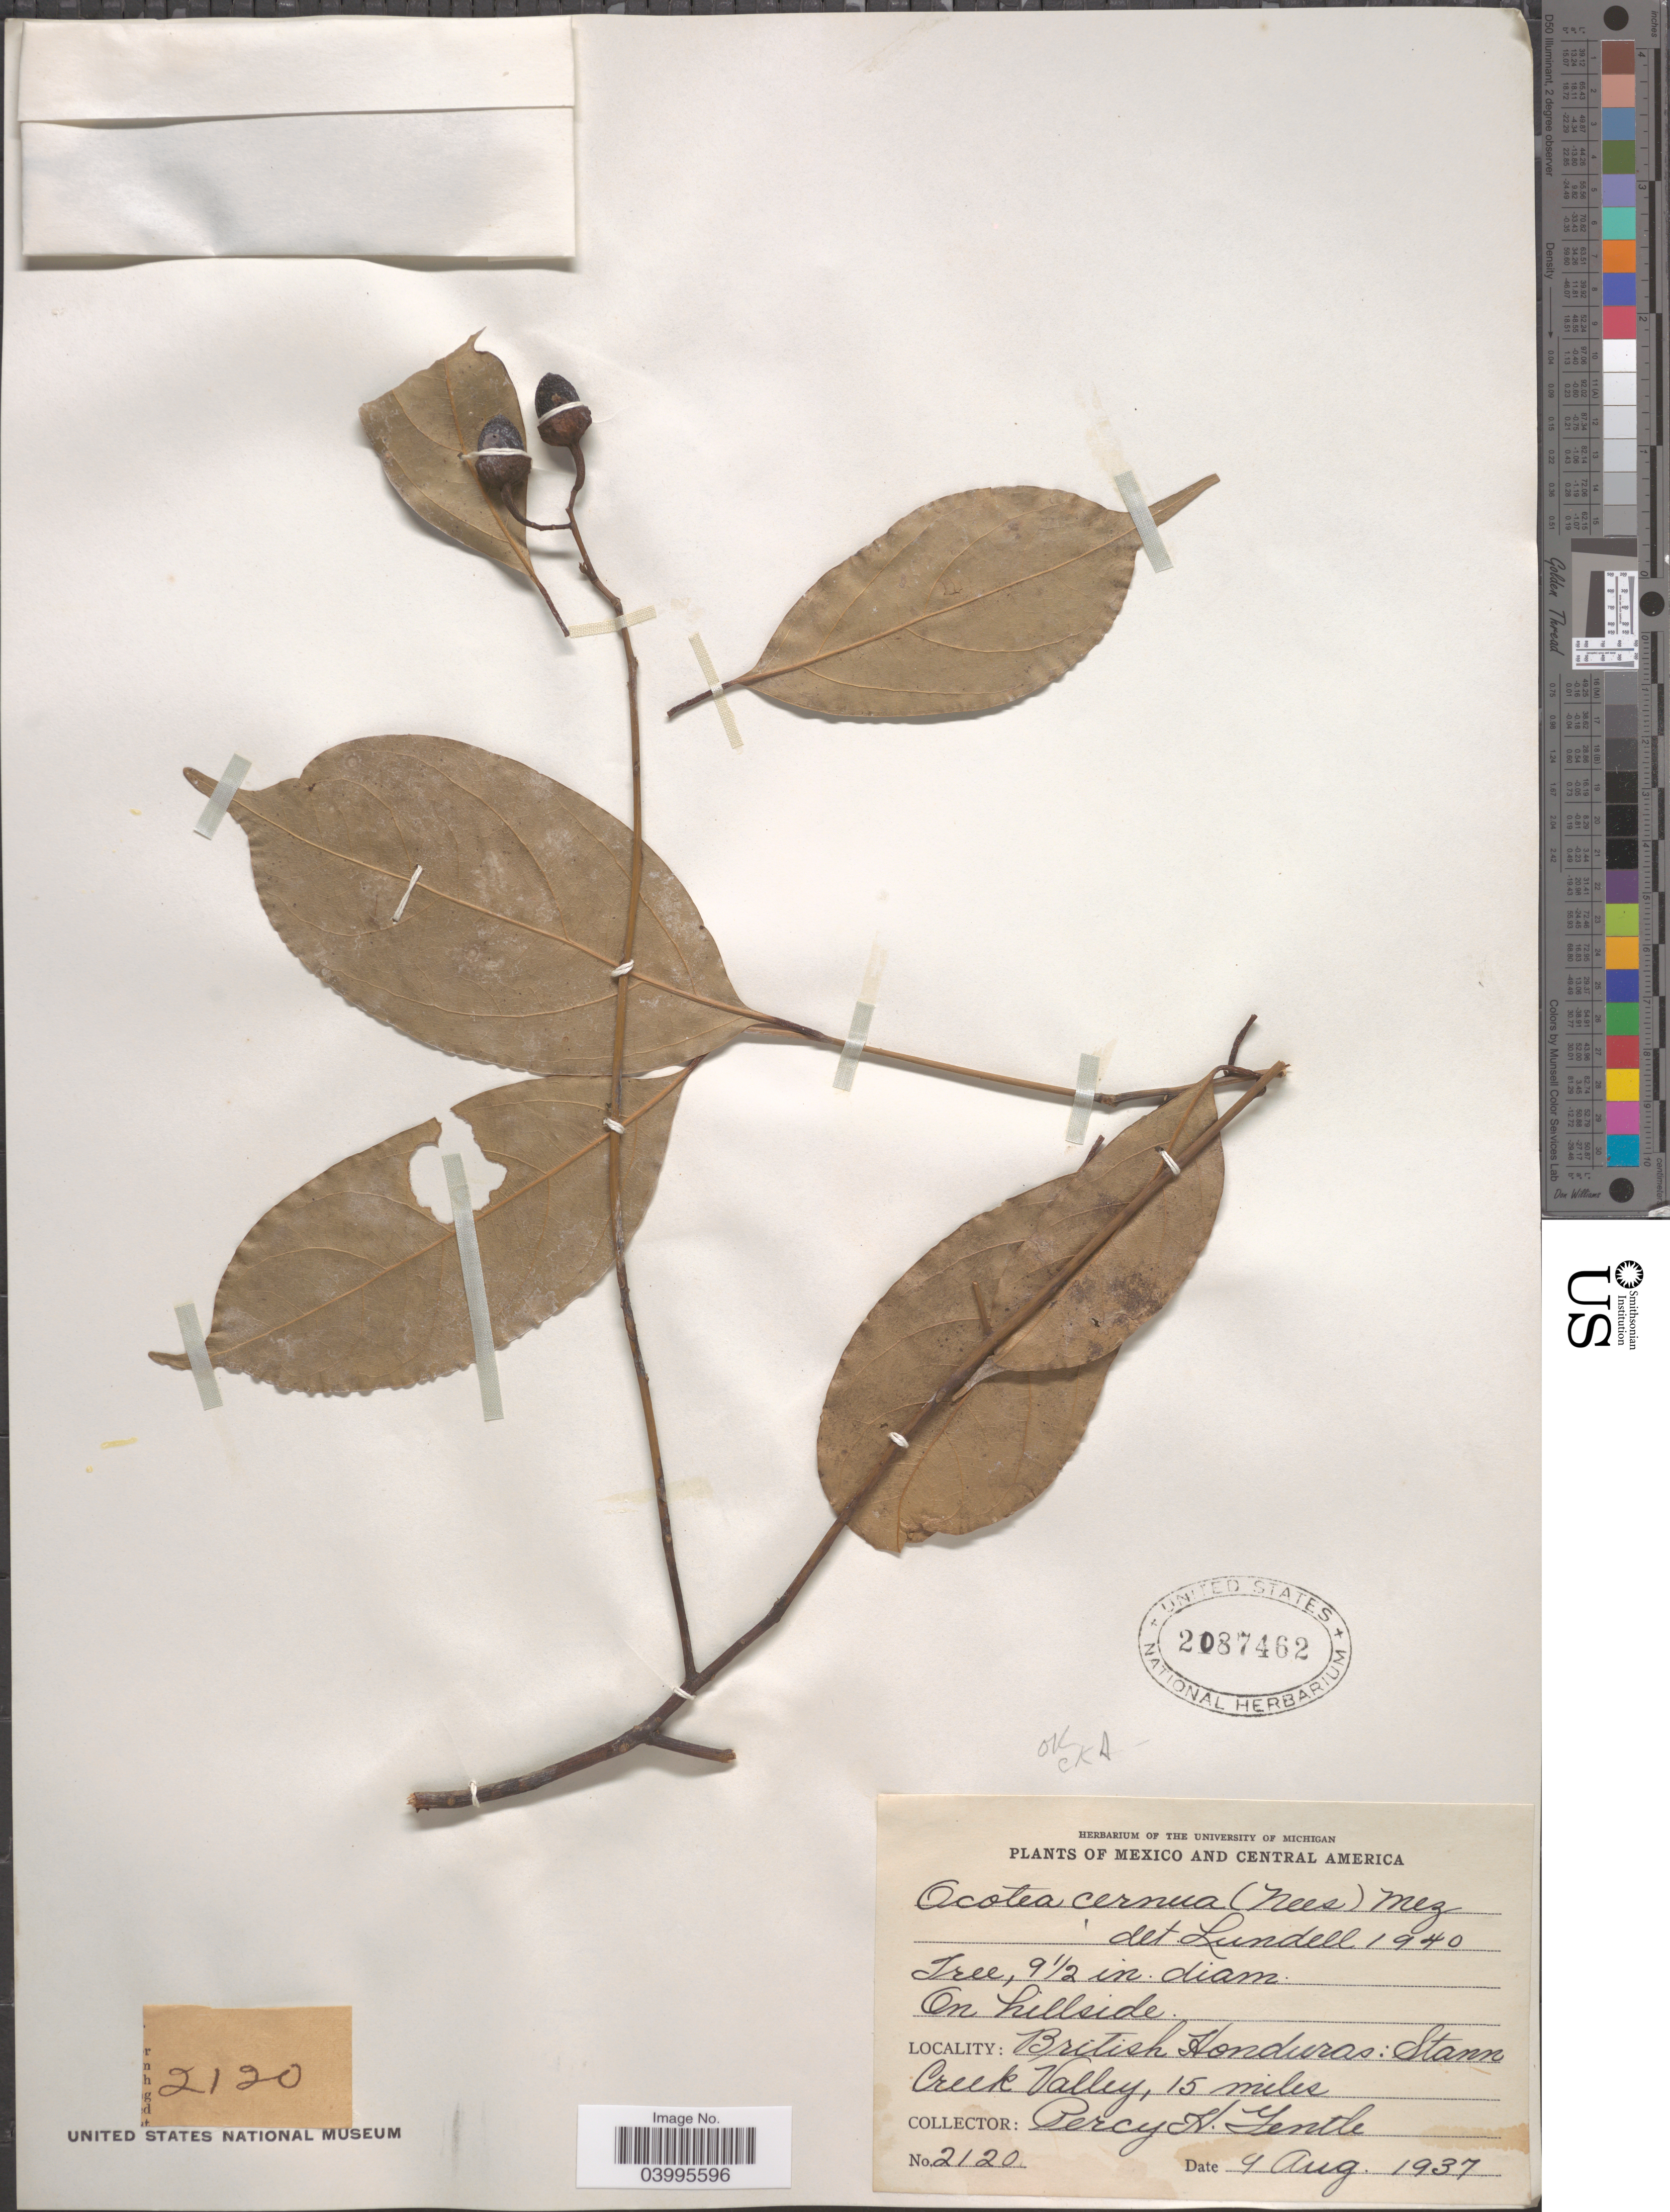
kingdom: Plantae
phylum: Tracheophyta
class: Magnoliopsida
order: Laurales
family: Lauraceae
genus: Ocotea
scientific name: Ocotea cernua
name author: (Nees) Mez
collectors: P. H. Gentle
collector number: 2120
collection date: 1937-08-09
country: Belize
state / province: Stann Creek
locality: British Honduras: Stann Creek Valley, 15 miles.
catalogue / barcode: US 2087462